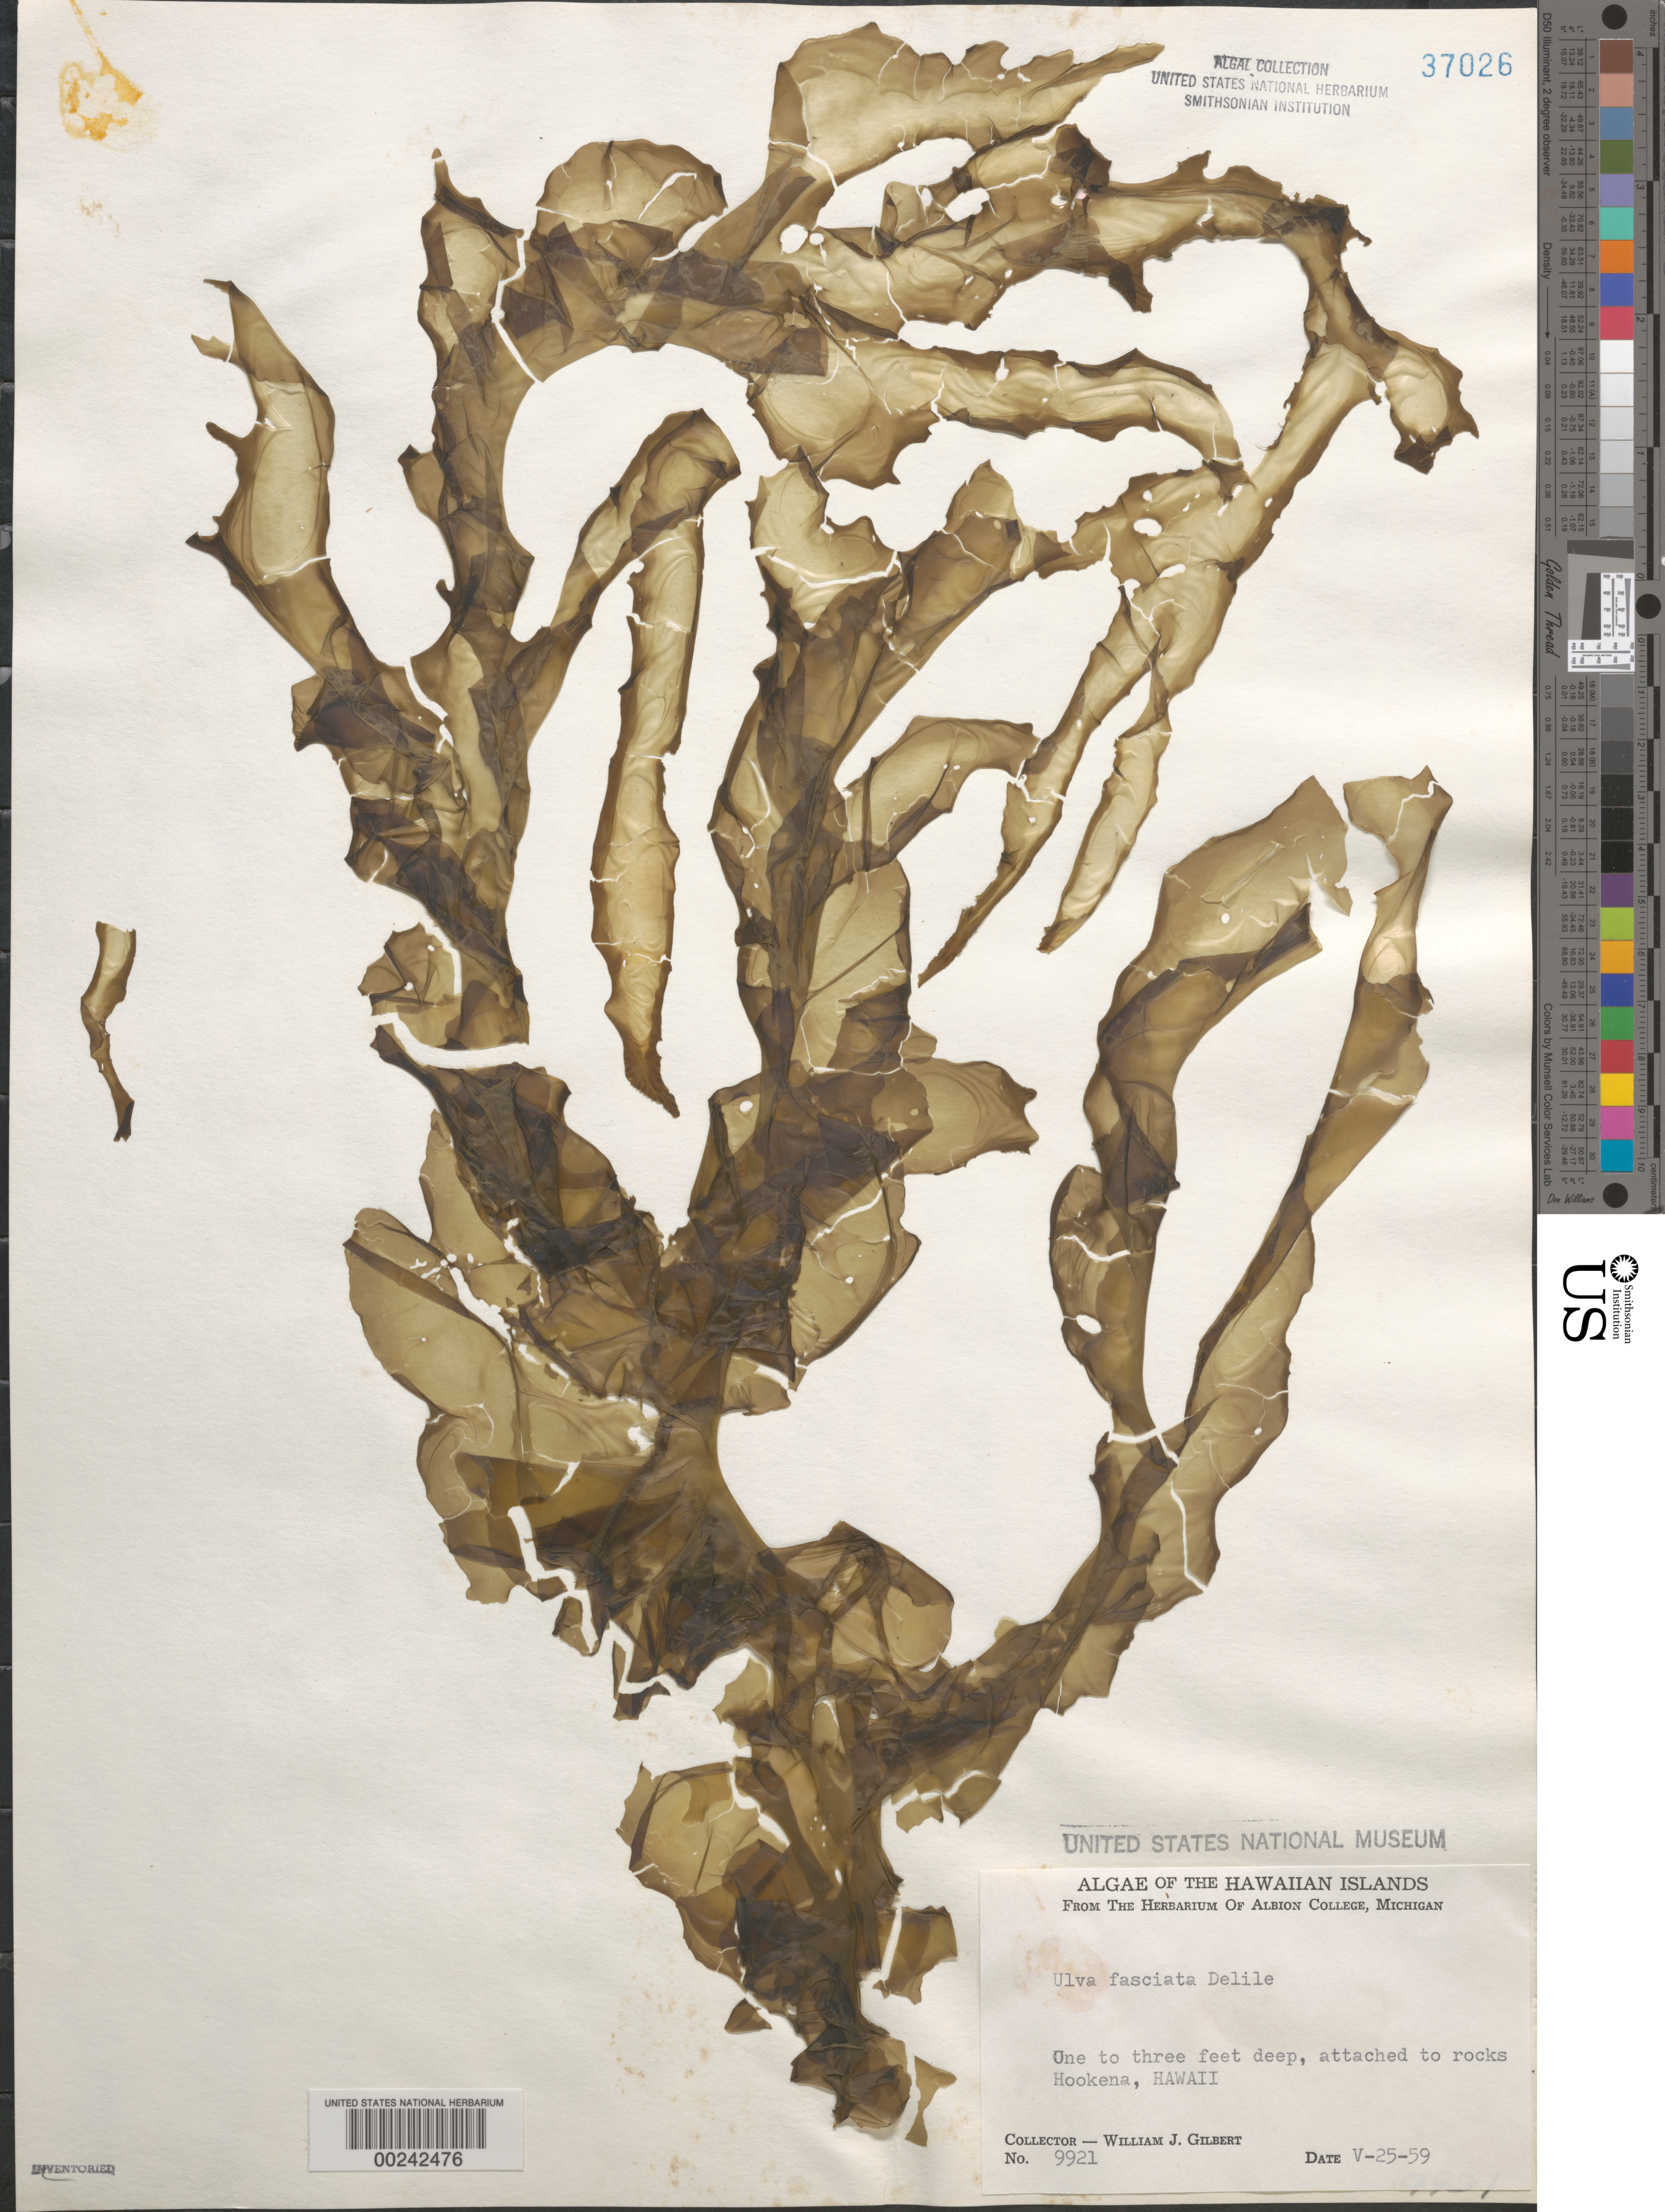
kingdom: Plantae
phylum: Chlorophyta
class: Ulvophyceae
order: Ulvales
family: Ulvaceae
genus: Ulva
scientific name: Ulva lactuca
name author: L.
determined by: Algae name updating Project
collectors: W. J. Gilbert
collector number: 9921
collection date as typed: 25 May 1959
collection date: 1959-05-25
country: United States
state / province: Hawaii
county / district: Hawaii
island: Hawaii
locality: Hookena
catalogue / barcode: US 37026